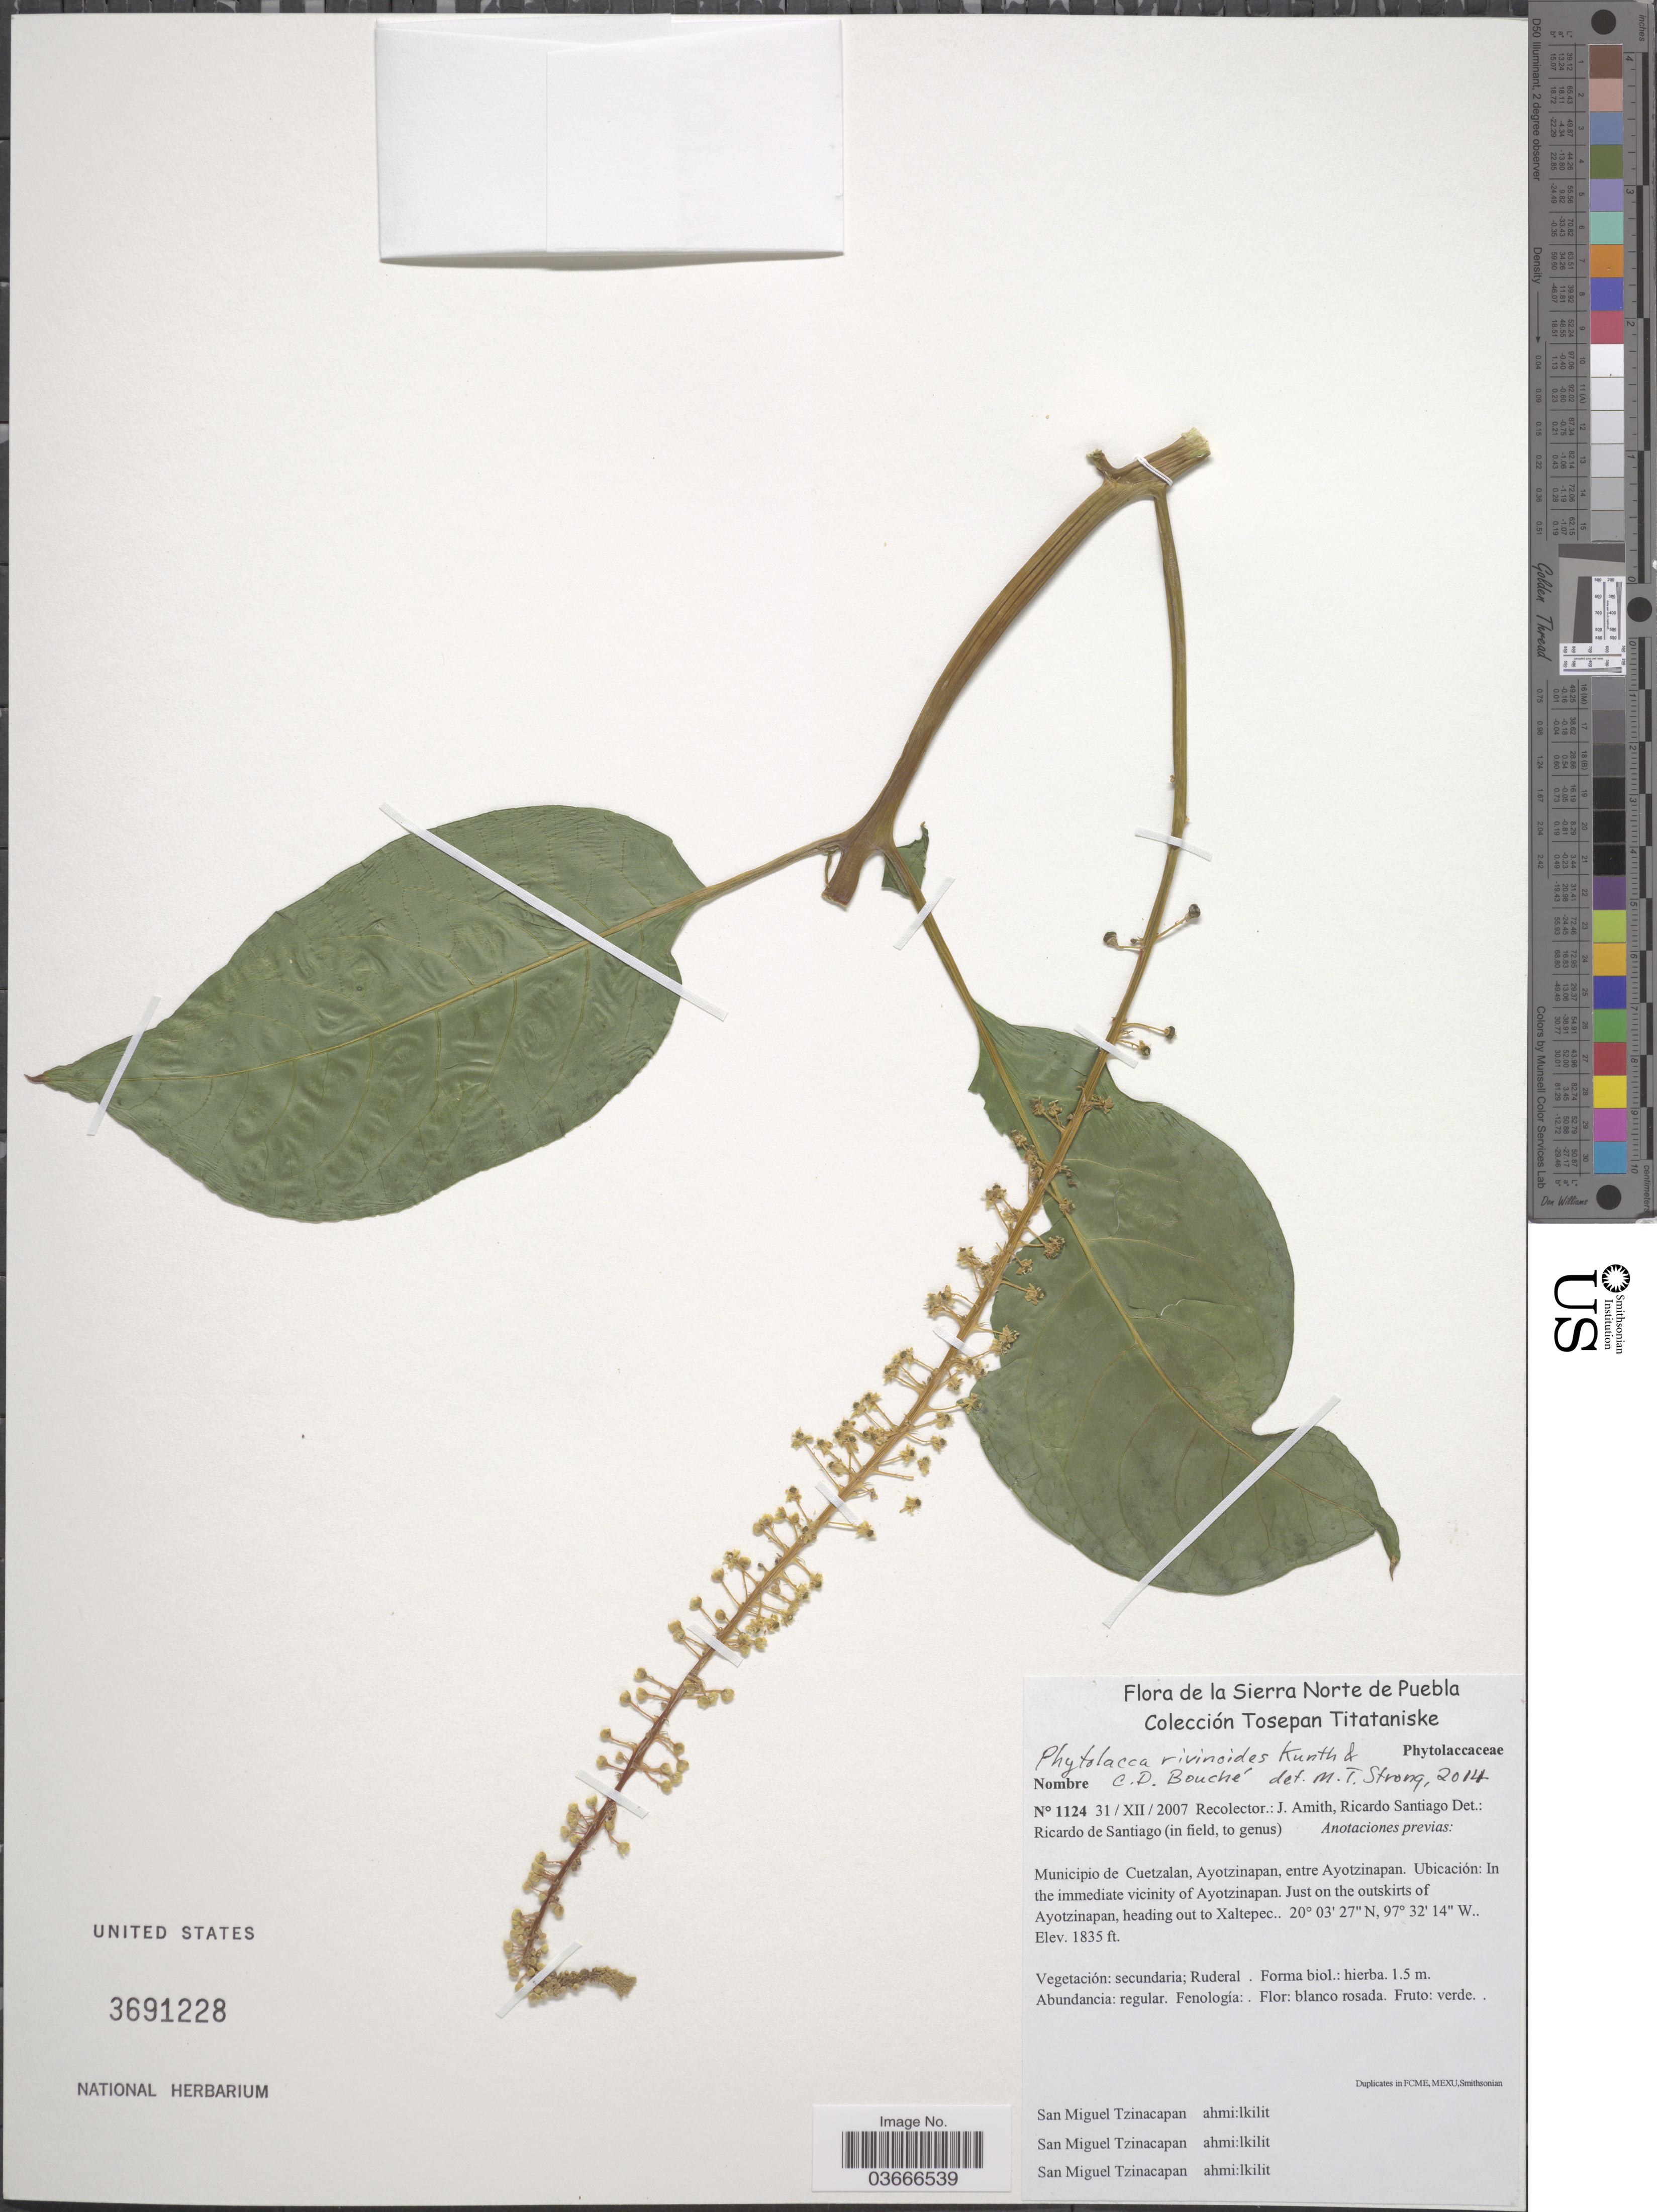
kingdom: Plantae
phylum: Tracheophyta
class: Magnoliopsida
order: Caryophyllales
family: Phytolaccaceae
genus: Phytolacca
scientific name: Phytolacca rivinoides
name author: Kunth & C.D. Bouché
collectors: J. D. Amith & R. Santiago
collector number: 1124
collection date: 2007-12-31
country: Mexico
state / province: Puebla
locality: De la Sierra Norte de Puebla. Municipio de Cuetzalan, Ayotzinapan, entre Ayotzinapan. Ubicación: In the immediate vicinity of Ayotzinapan. Just on the outskirts of Ayotzinapan, heading out to Xaltepec.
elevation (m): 559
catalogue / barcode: US 3691228